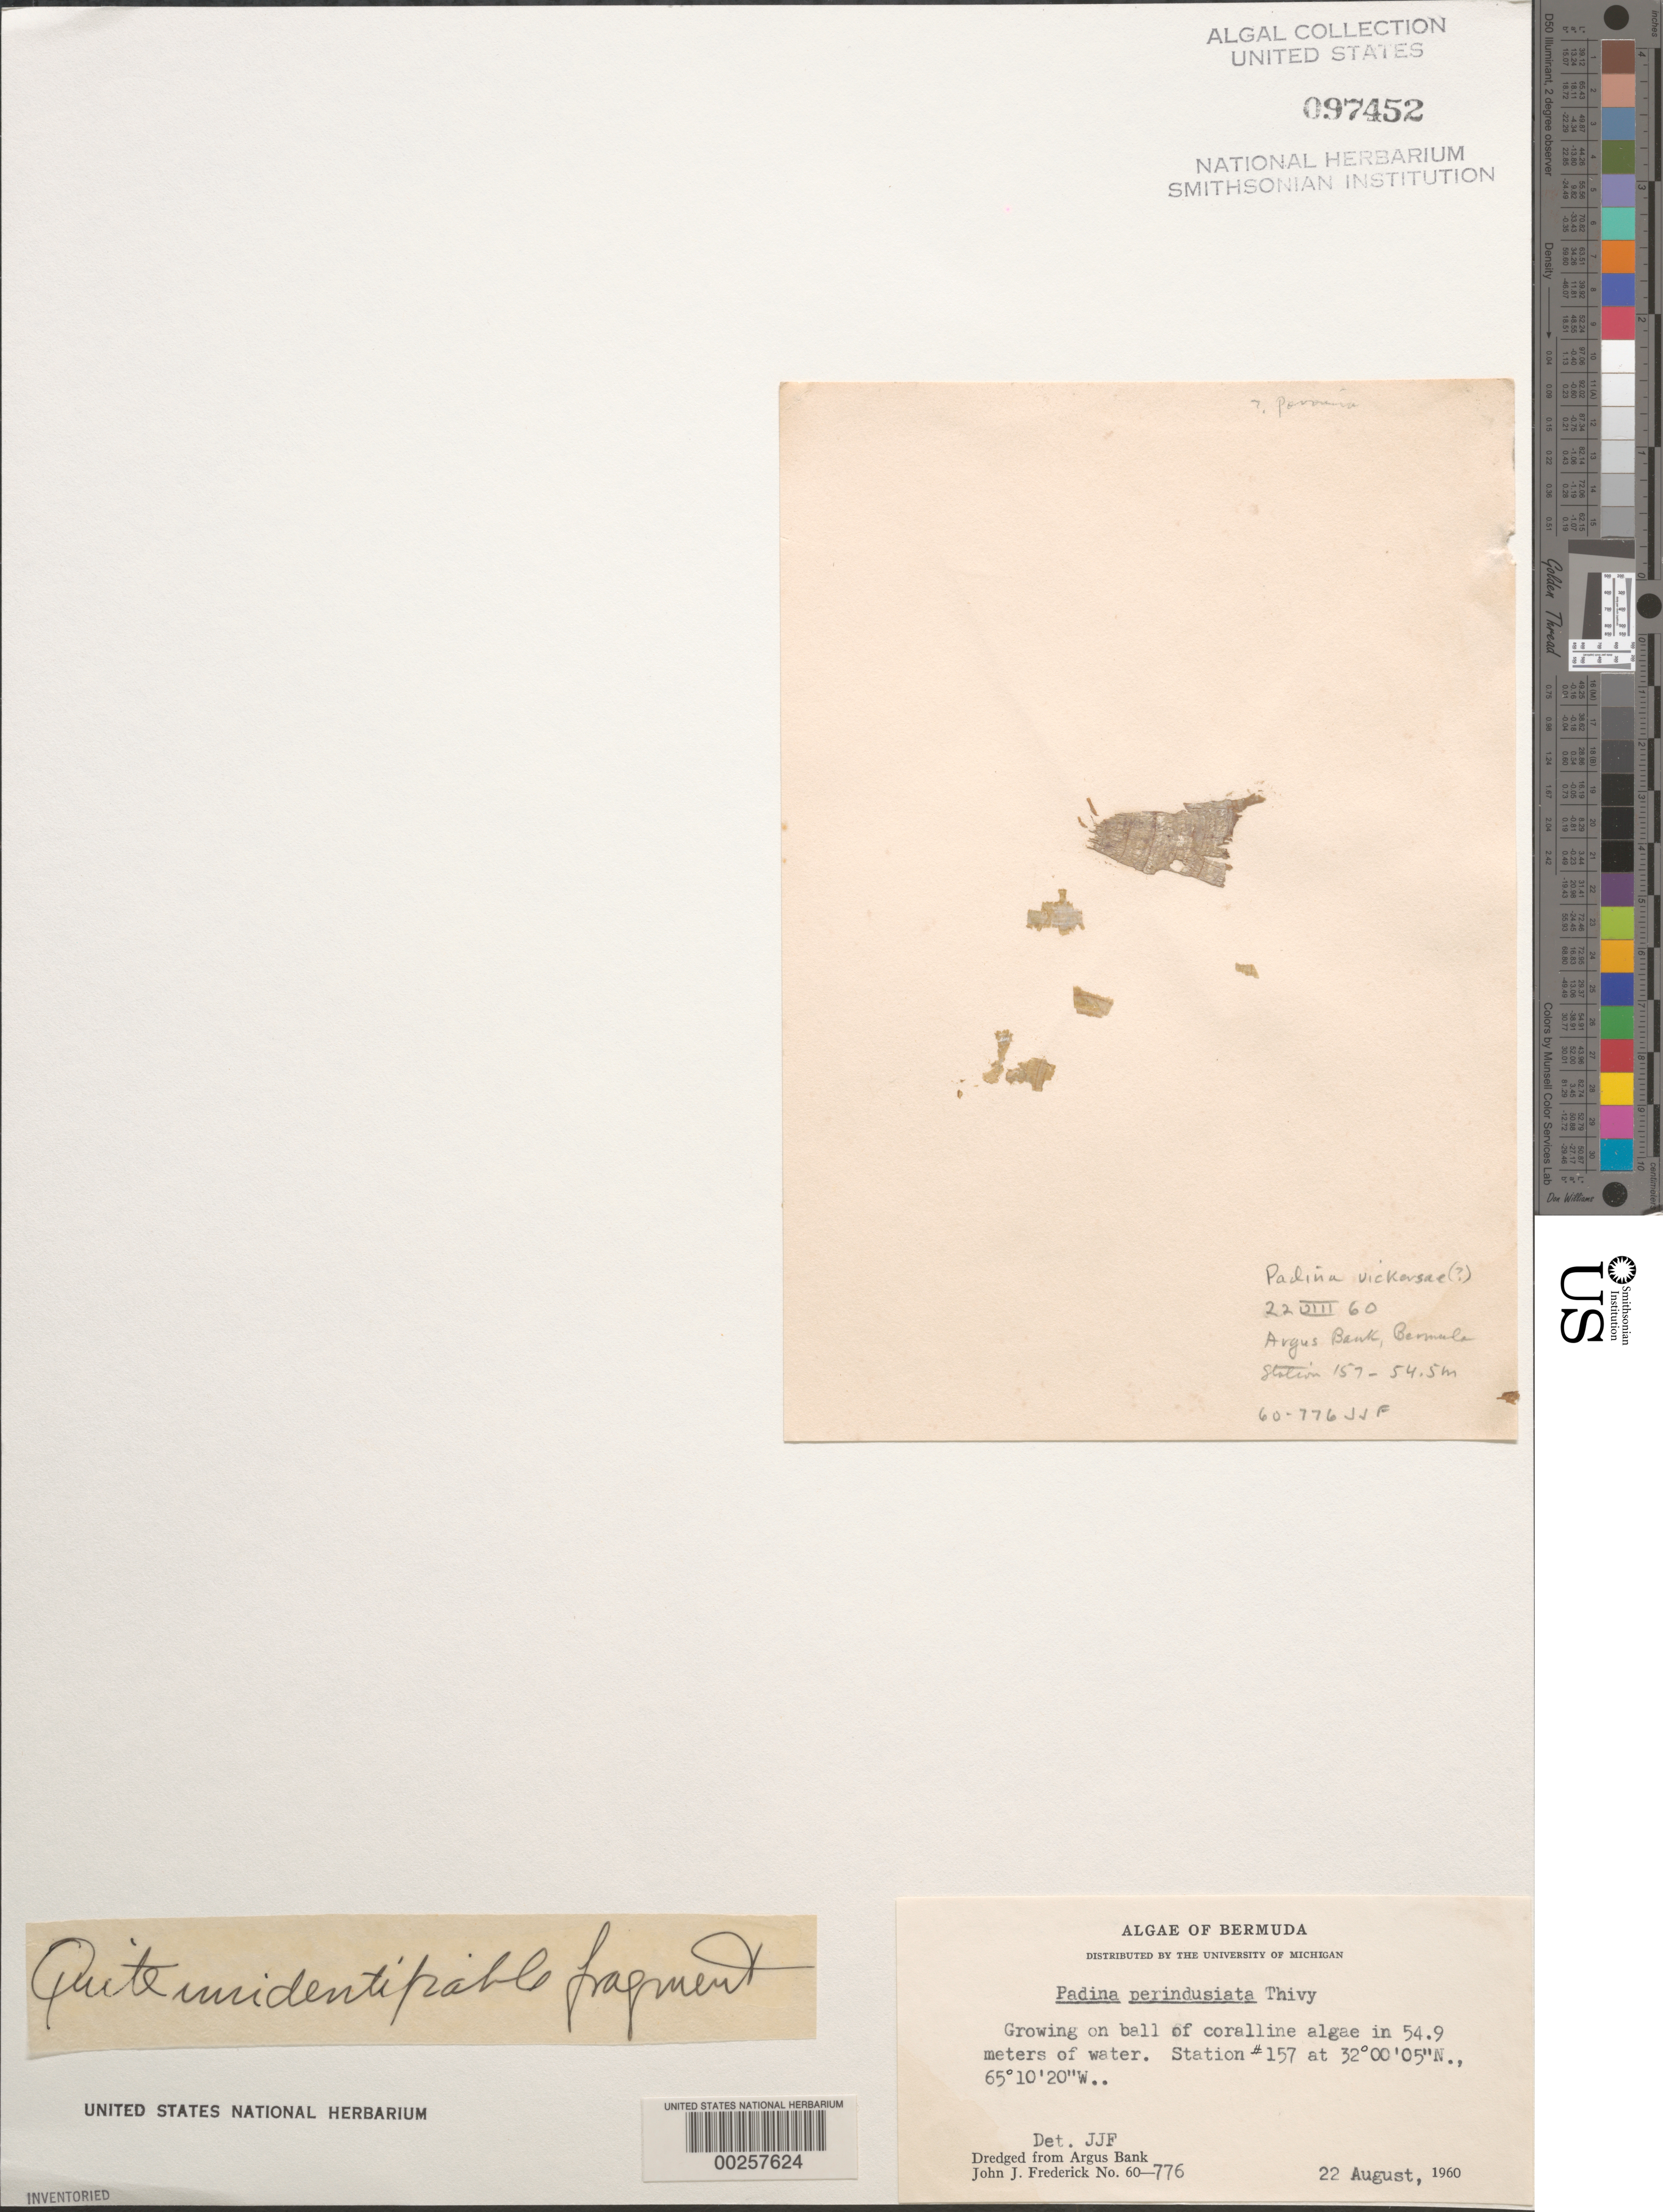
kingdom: Chromista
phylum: Ochrophyta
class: Phaeophyceae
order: Dictyotales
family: Dictyotaceae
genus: Padina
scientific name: Padina perindusiata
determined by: Frederick, J. J.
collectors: J. Frederick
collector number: JJF 60-776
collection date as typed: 22 Aug 1960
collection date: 1960-08-22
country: Bermuda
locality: Argus Bank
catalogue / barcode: US 97452